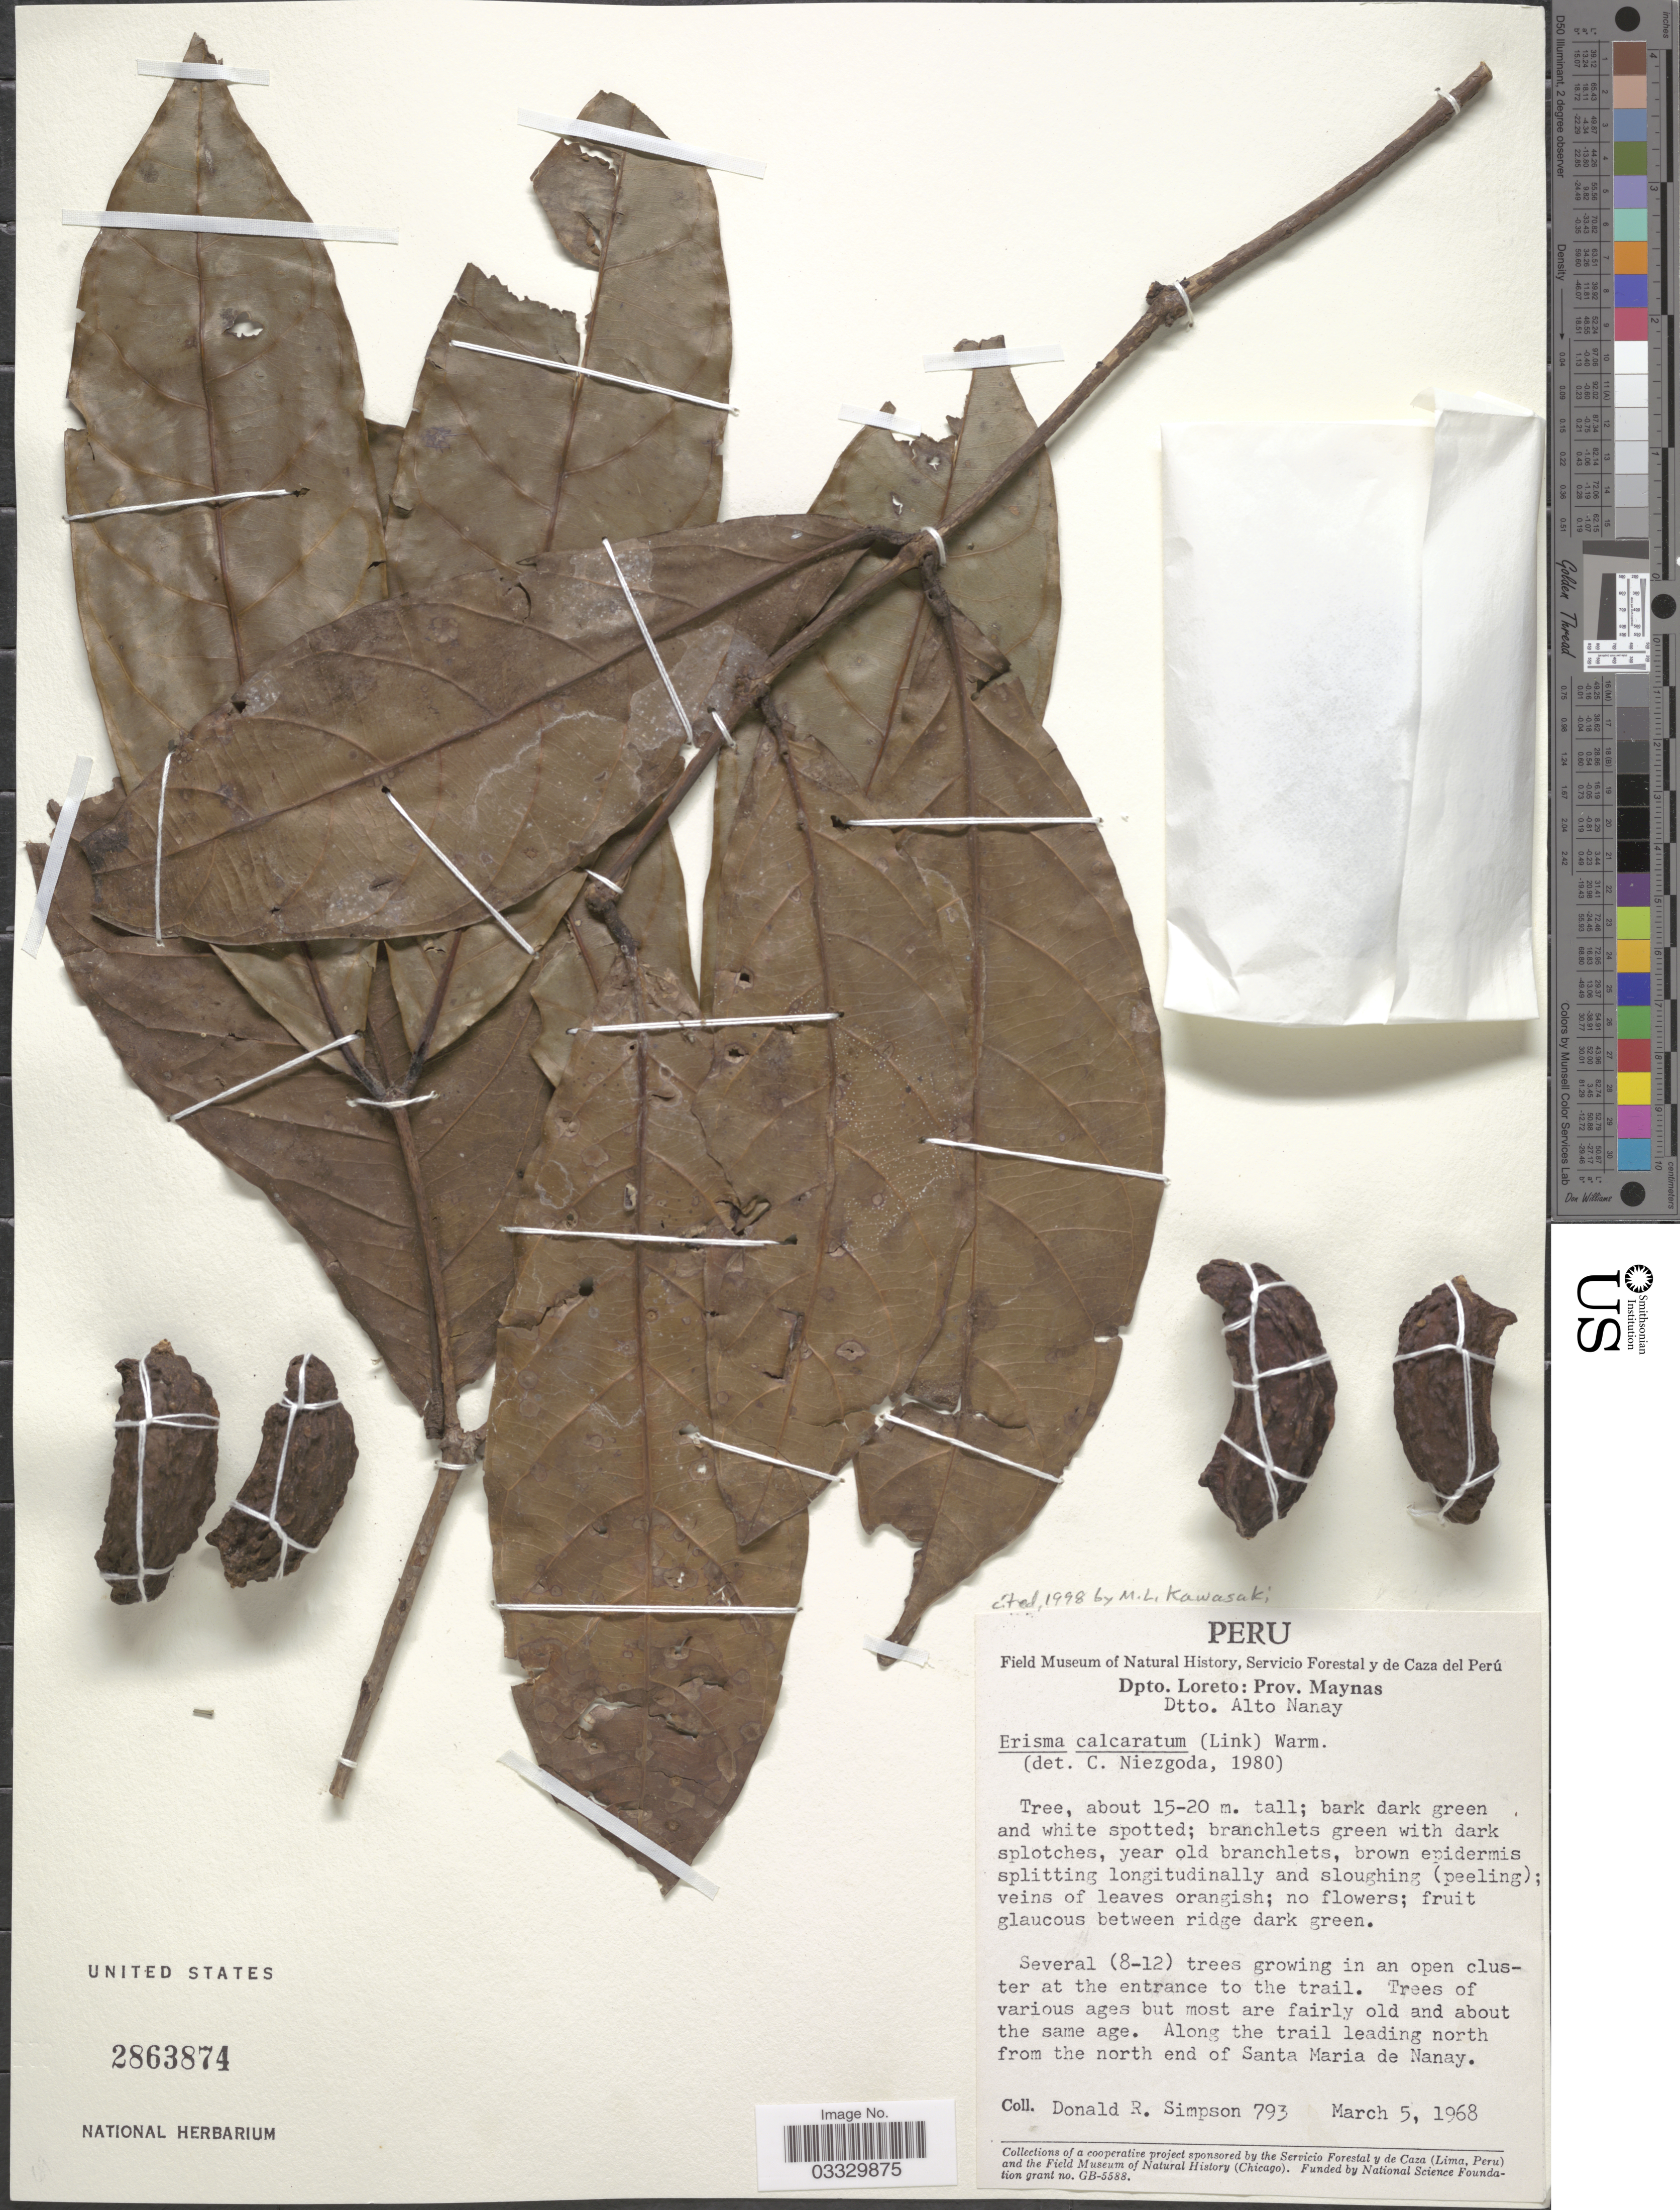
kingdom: Plantae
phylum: Tracheophyta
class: Magnoliopsida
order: Myrtales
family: Vochysiaceae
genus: Erisma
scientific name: Erisma calcaratum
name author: (Link) Warm.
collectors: D. R. Simpson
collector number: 793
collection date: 1968-03-05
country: Peru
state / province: Loreto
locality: Dpto. Loreto: Prov. Maynas. Dtto. Alto Nanay. Along the trail leading north from the north end of Santa Maria de Nanay.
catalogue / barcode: US 2863874